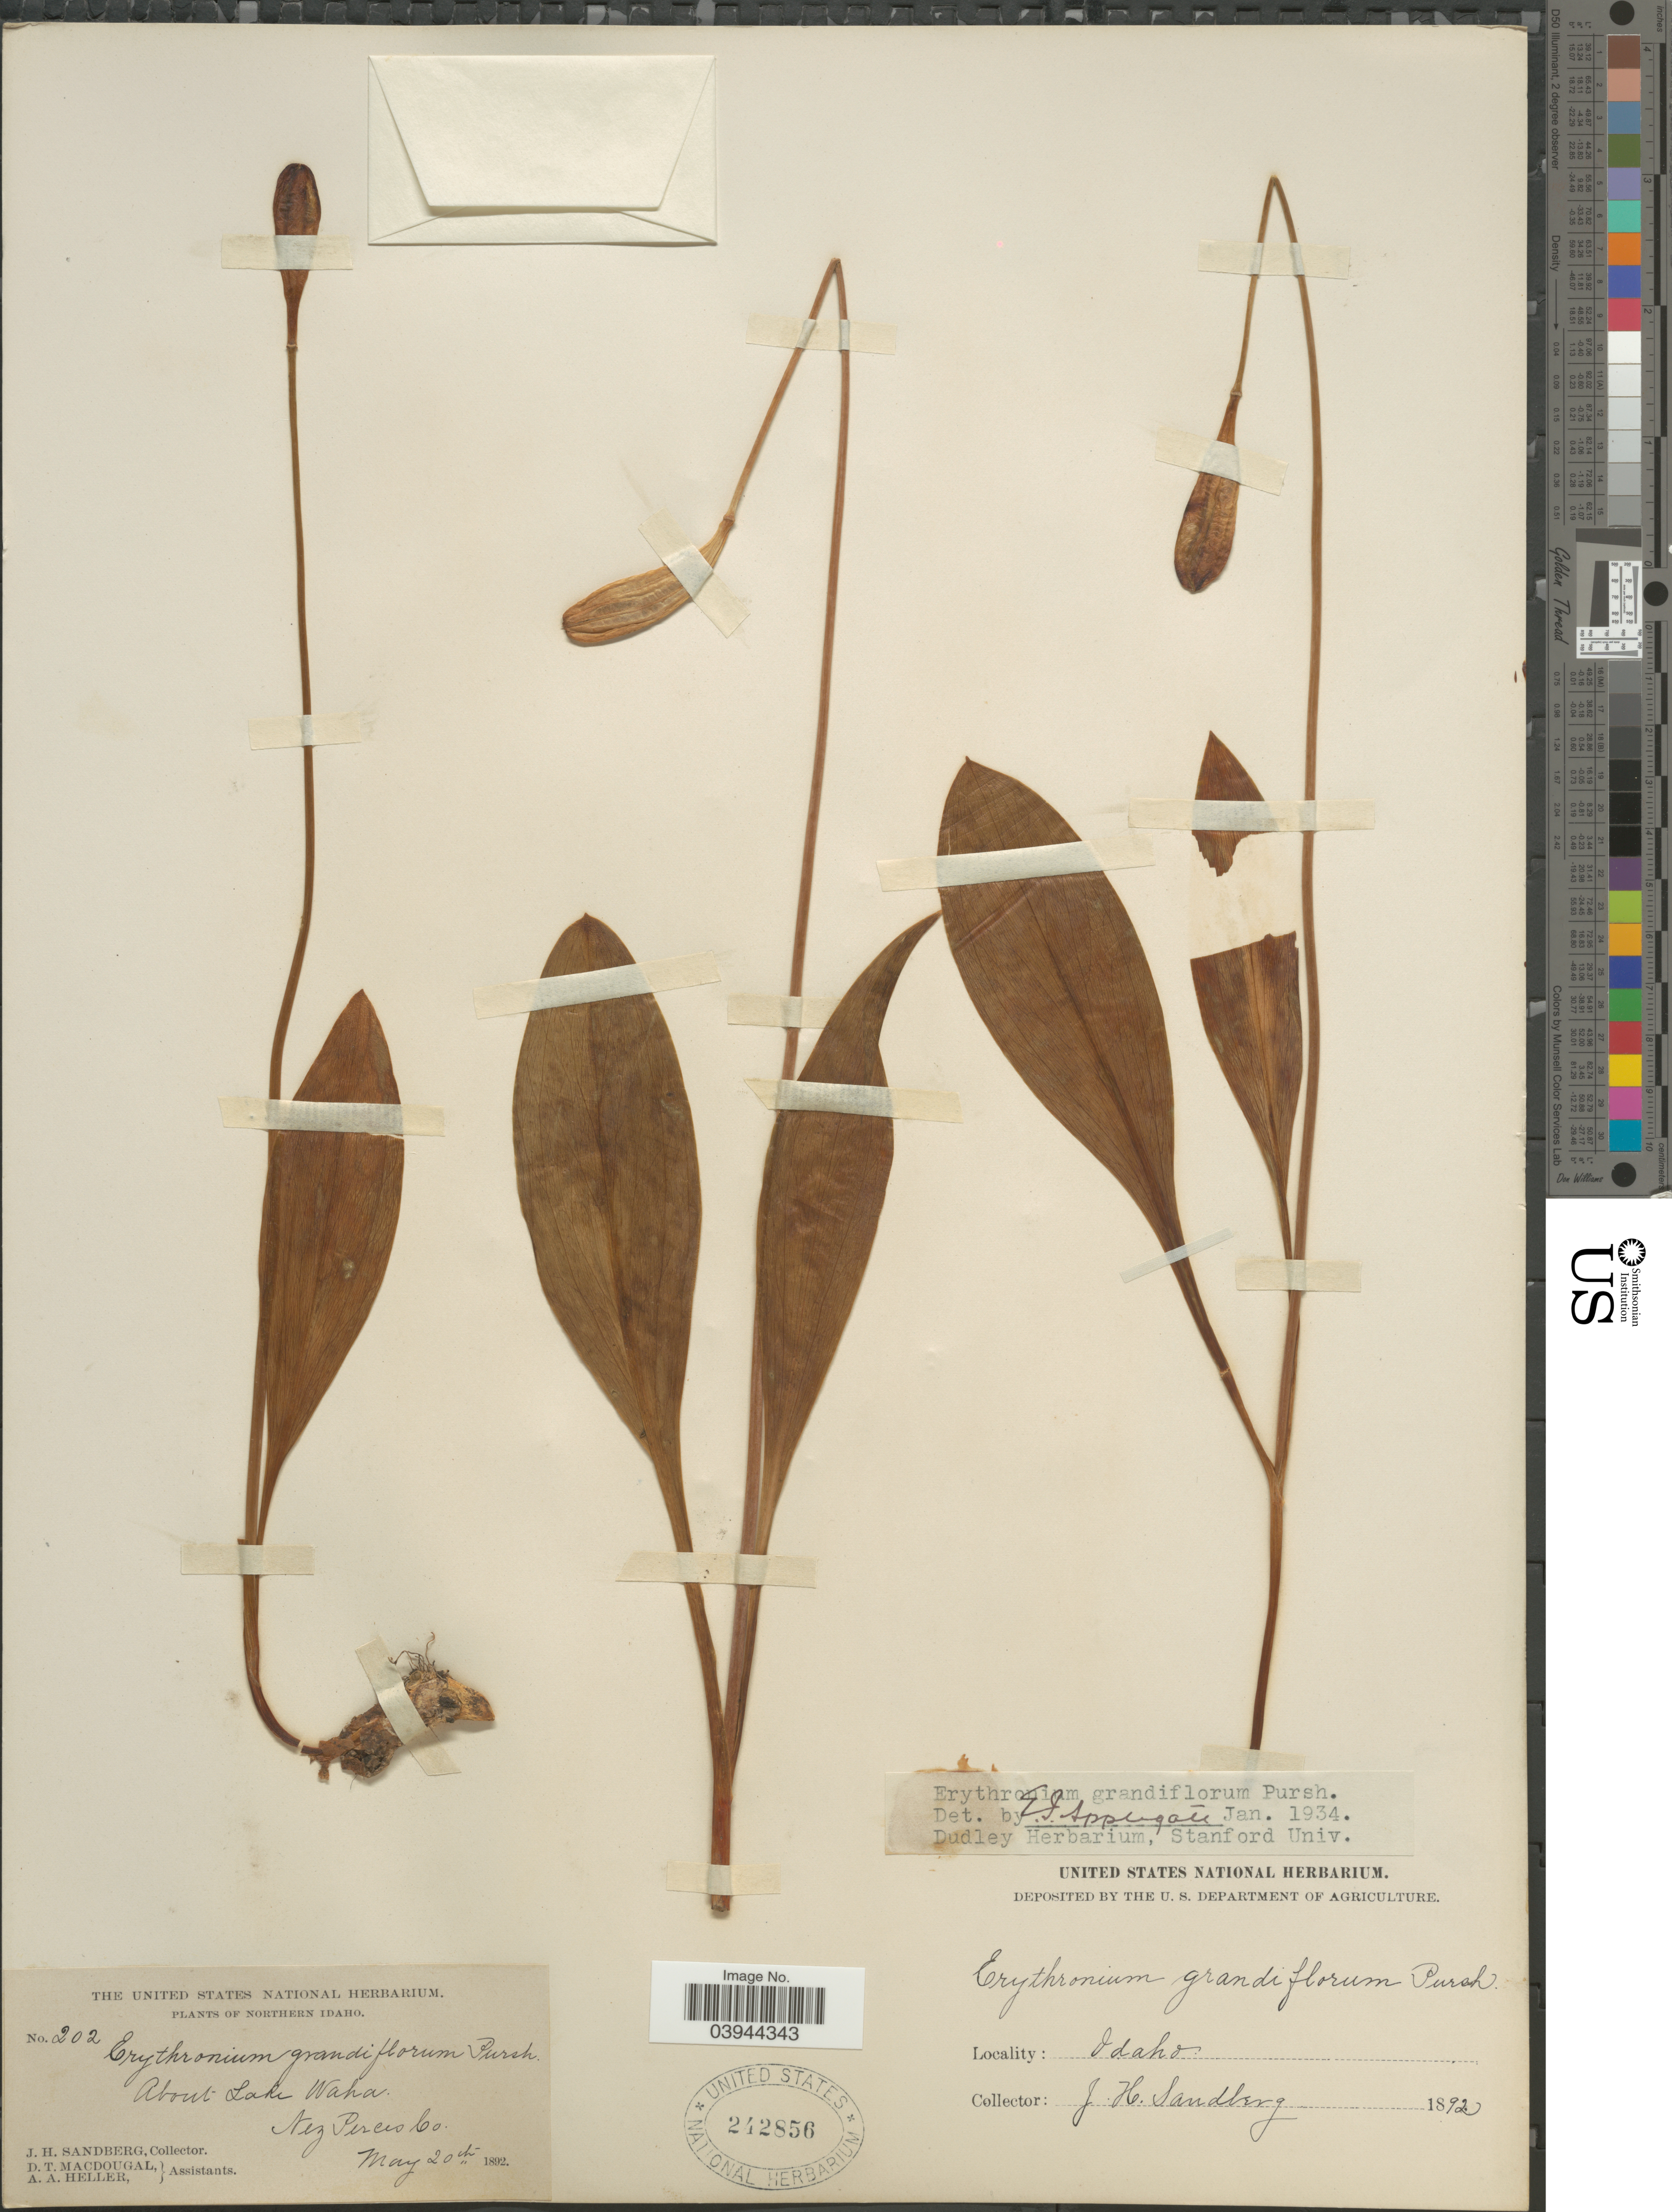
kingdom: Plantae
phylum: Tracheophyta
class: Liliopsida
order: Liliales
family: Liliaceae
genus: Erythronium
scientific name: Erythronium grandiflorum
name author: Pursh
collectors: J. H. Sandberg, D. T. MacDougal & A. A. Heller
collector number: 202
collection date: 1892-05-20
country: United States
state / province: Idaho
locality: Northern Idaho. About Lake Waha, Nez Perces Co.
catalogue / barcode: US 242856